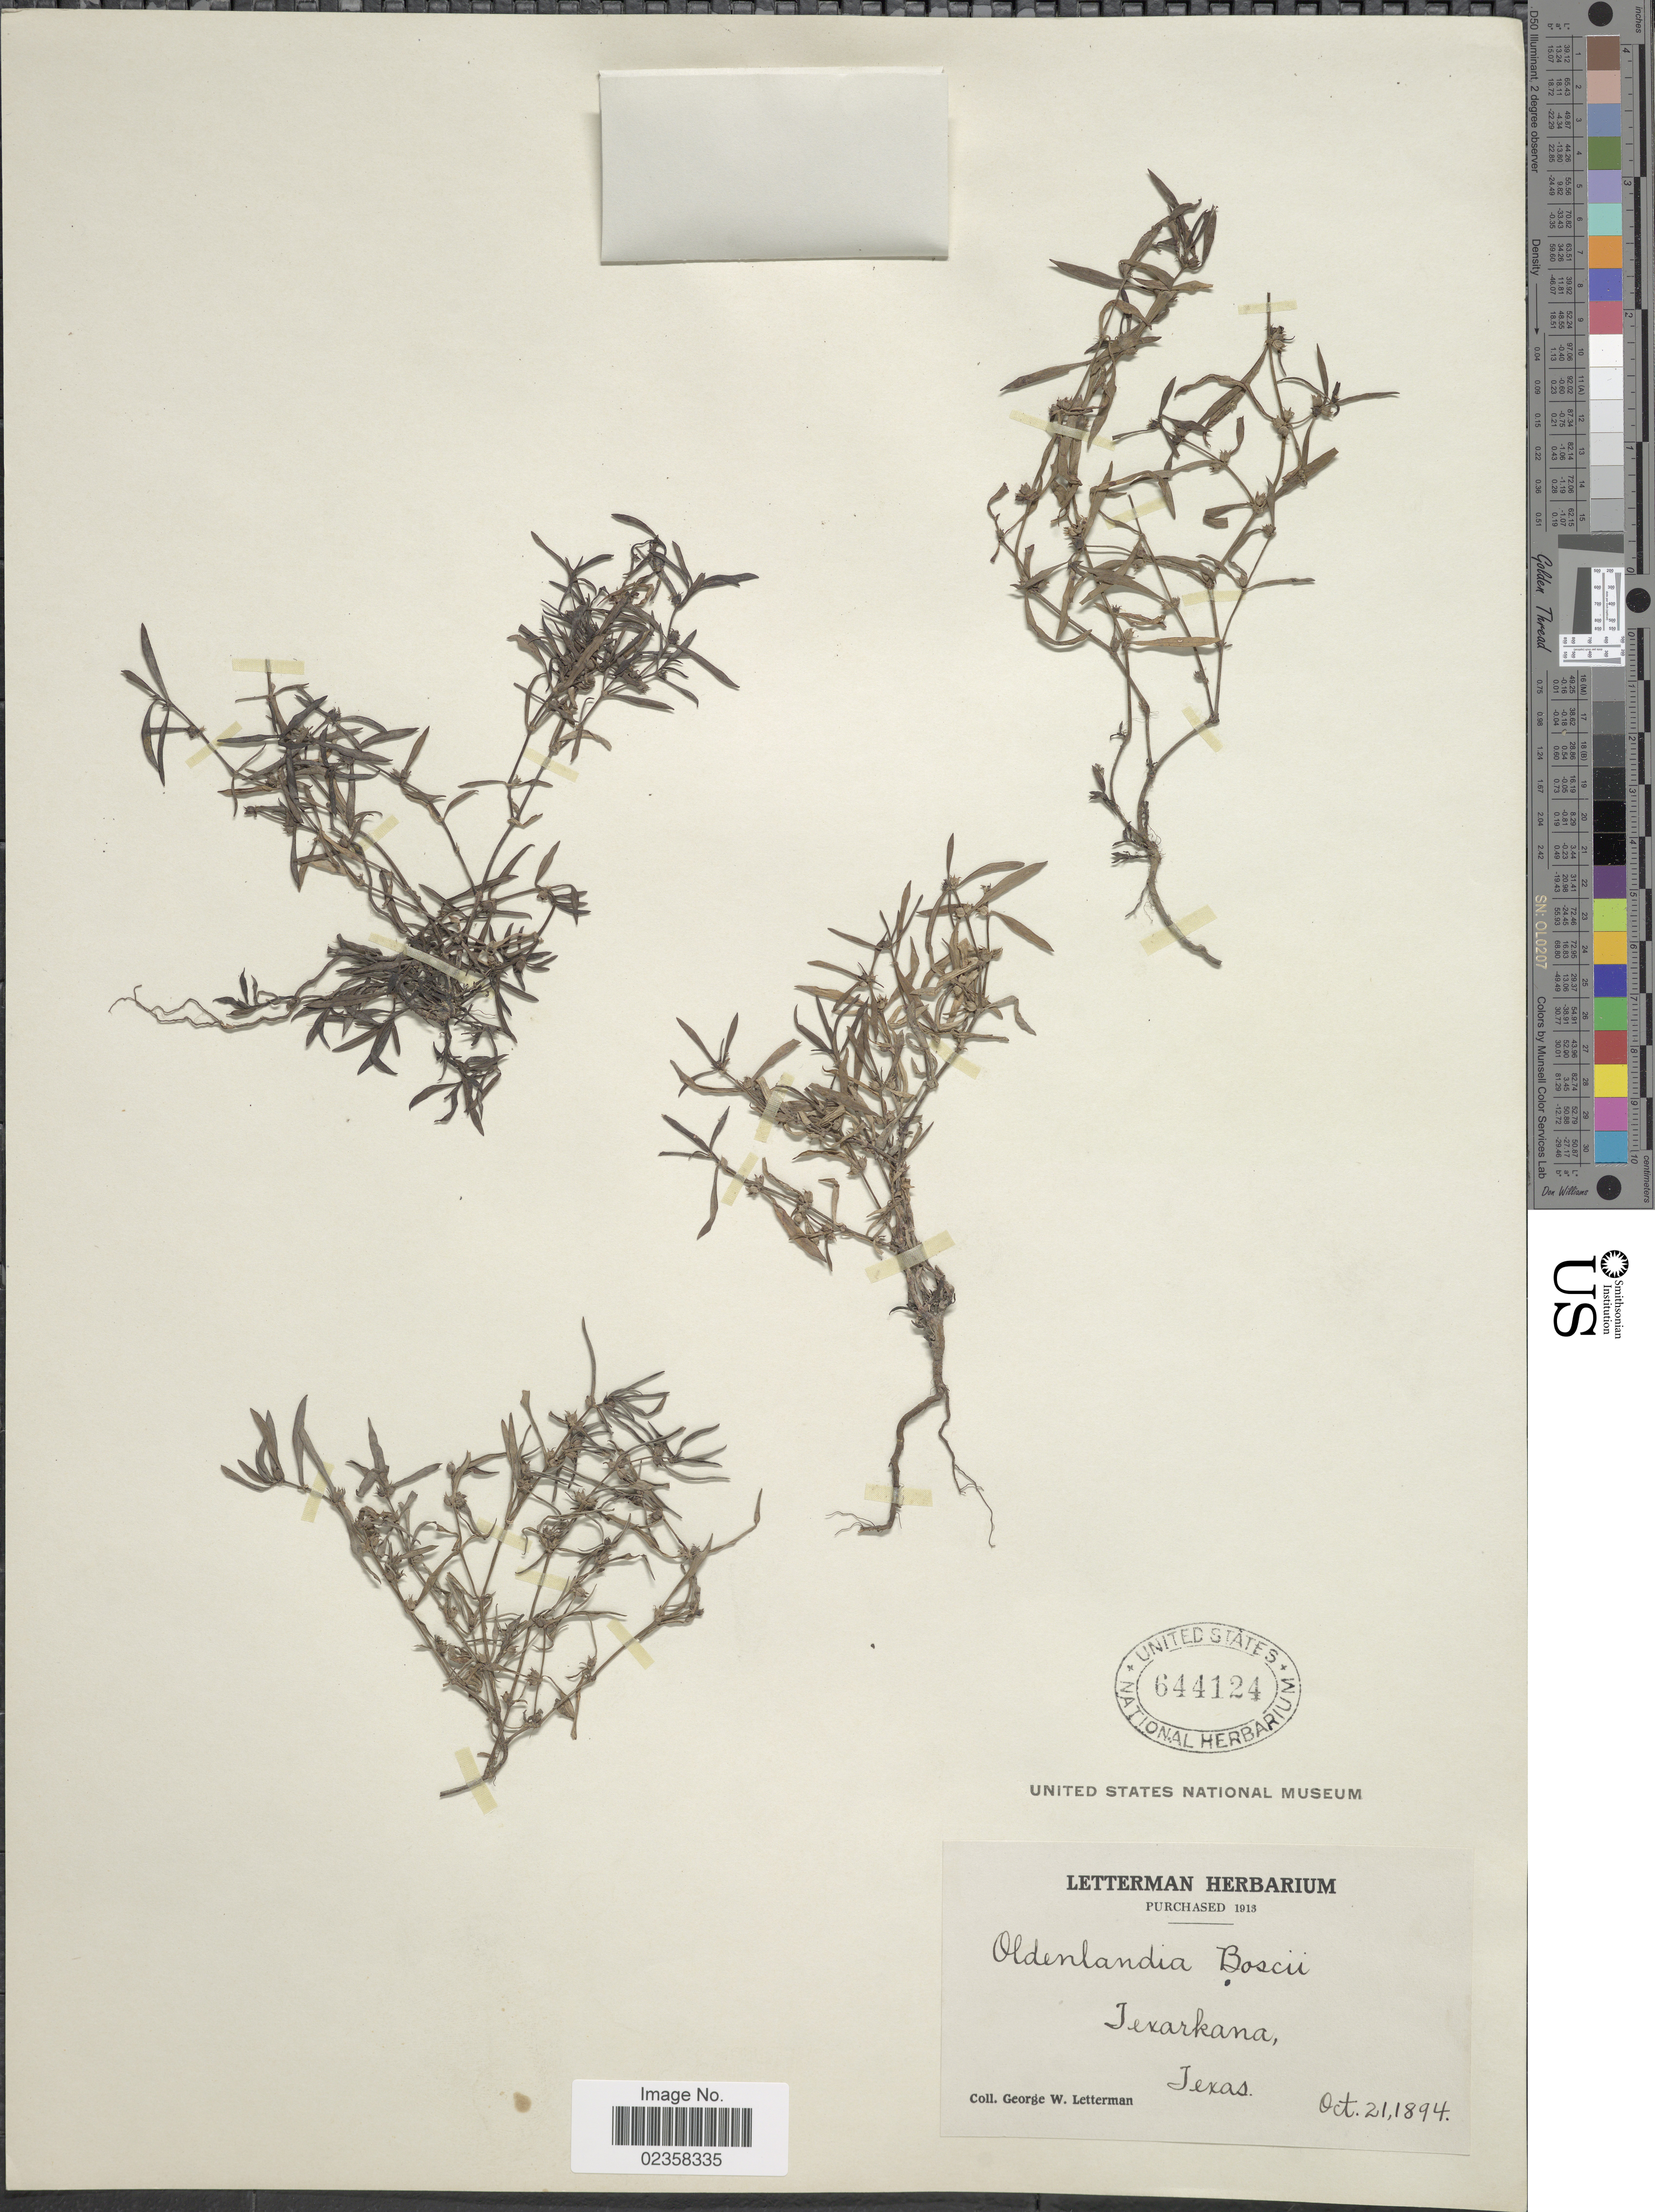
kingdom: Plantae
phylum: Tracheophyta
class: Magnoliopsida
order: Gentianales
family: Rubiaceae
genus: Oldenlandia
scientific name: Oldenlandia boscii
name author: (DC.) Chapm.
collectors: G. W. Letterman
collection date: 1894-10-21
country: United States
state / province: Texas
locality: Texarkana, Texas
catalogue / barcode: US 644124